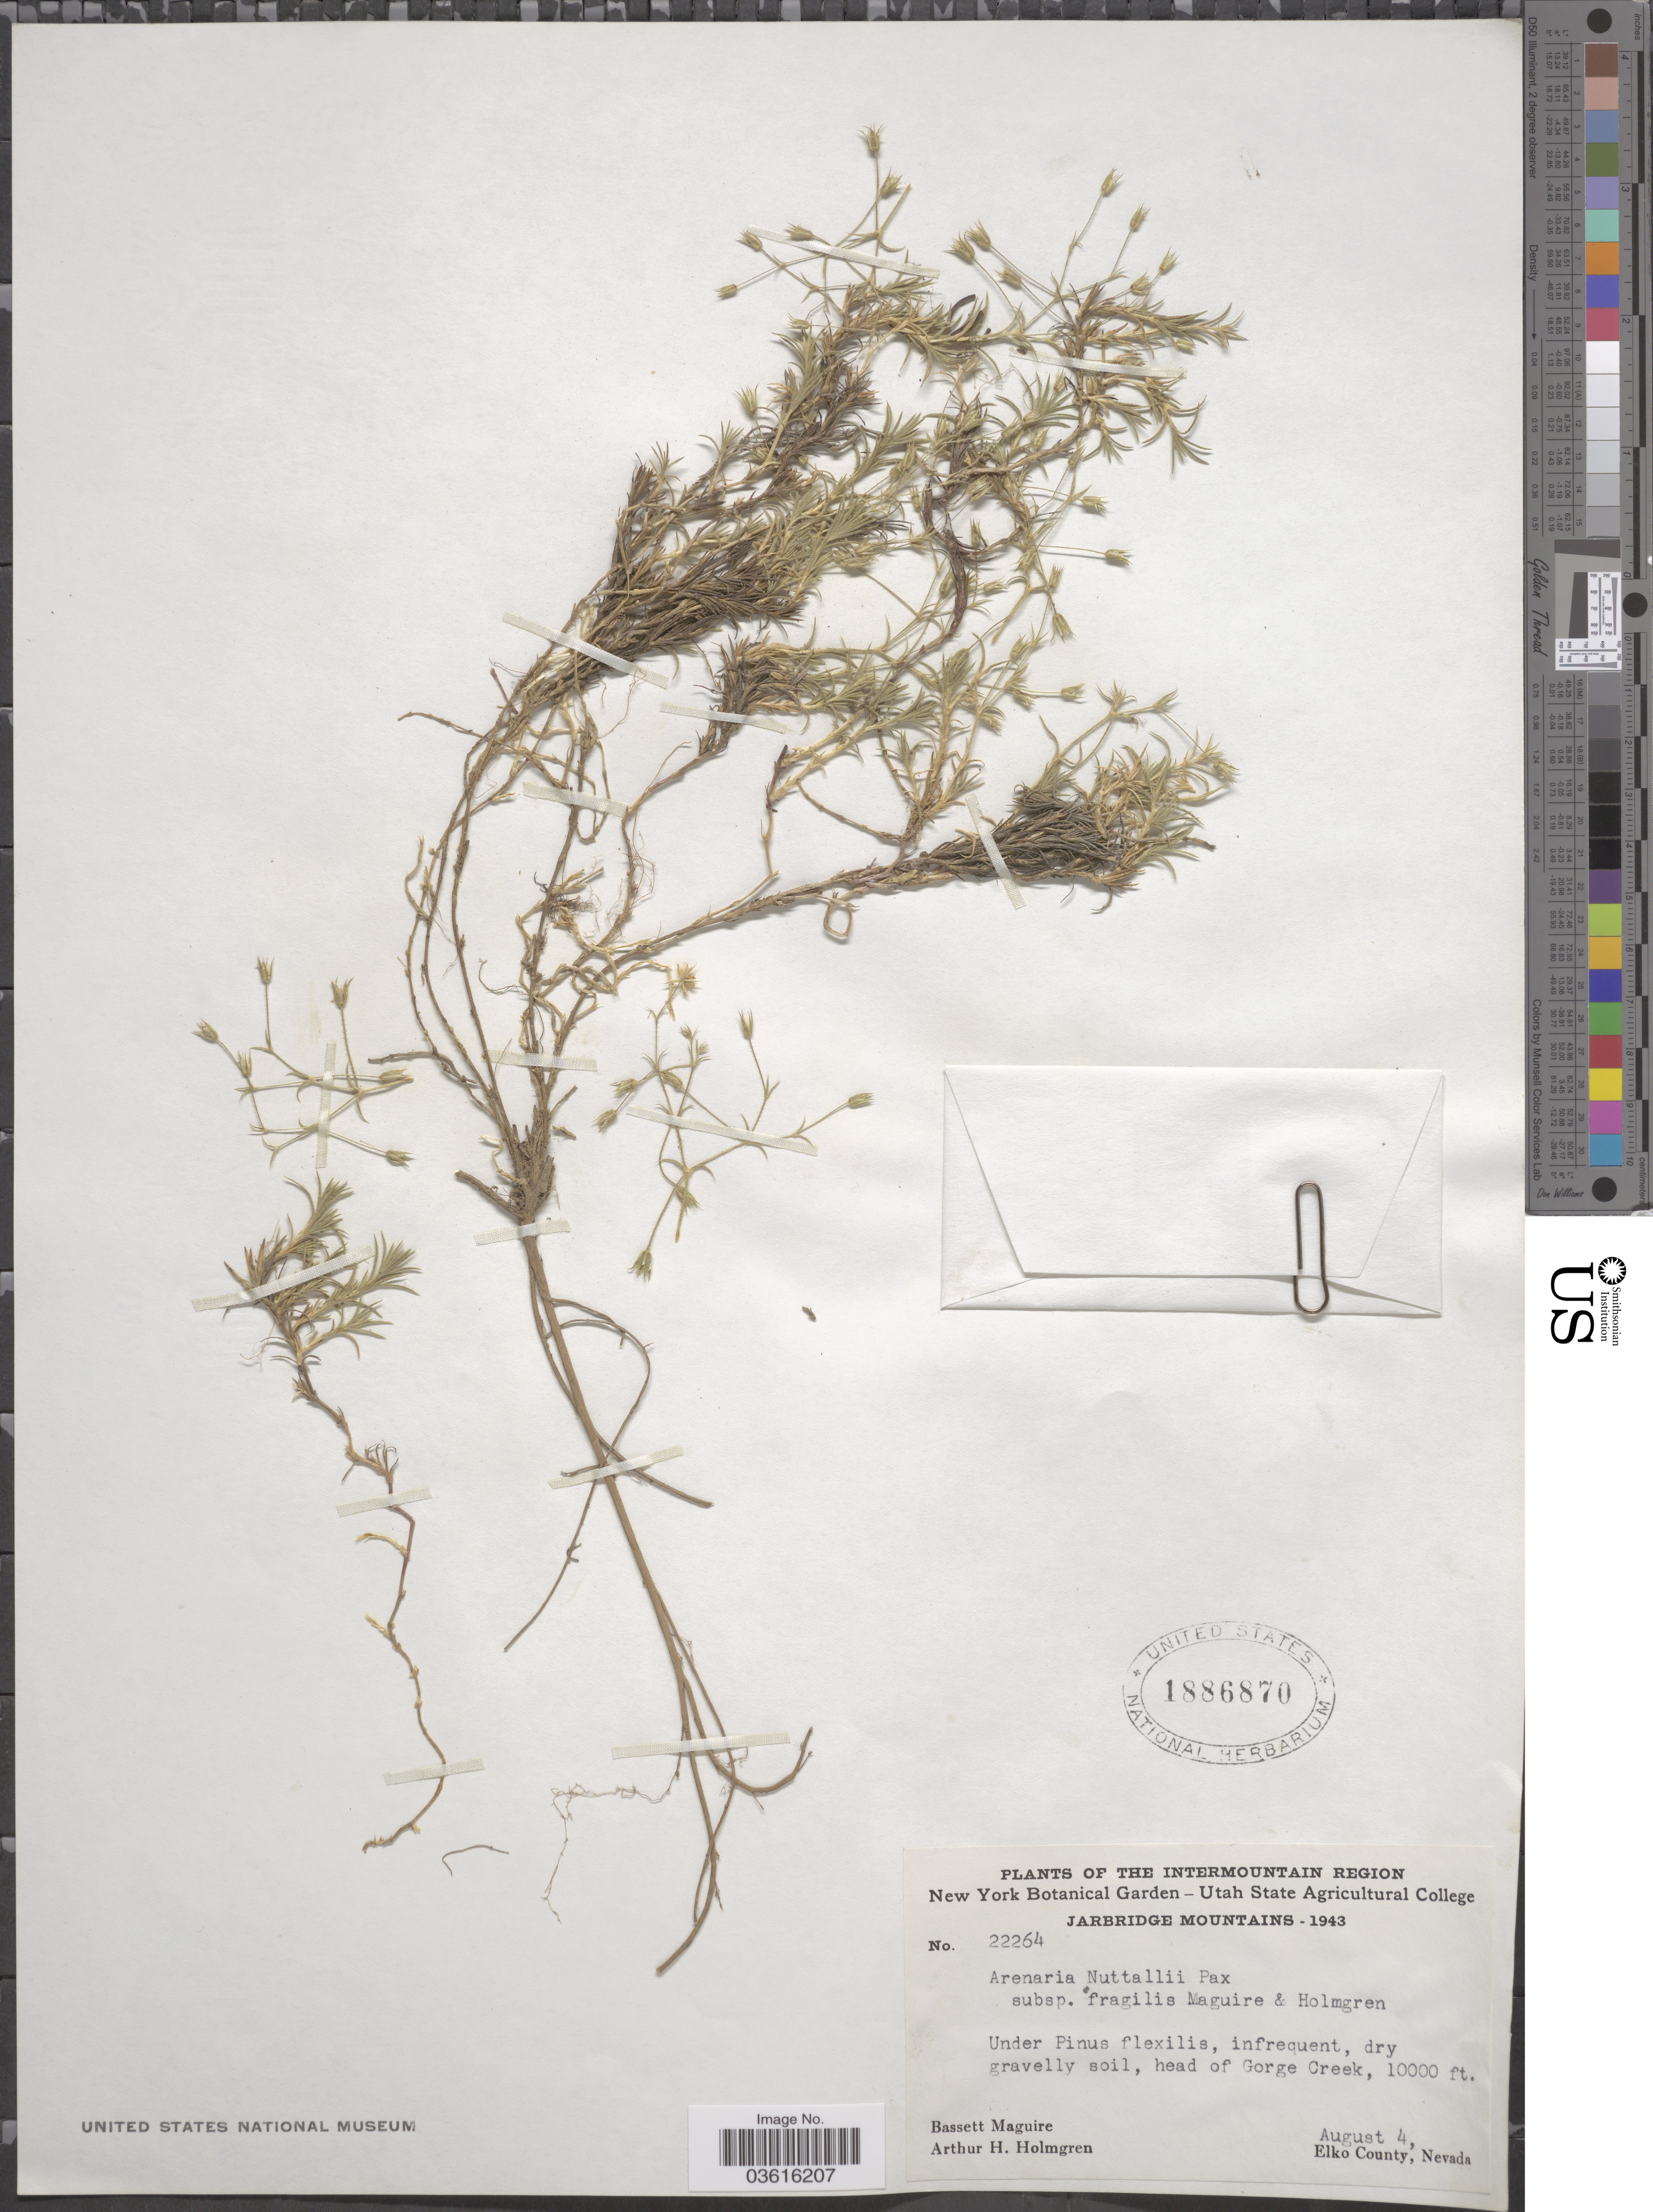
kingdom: Plantae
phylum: Tracheophyta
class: Magnoliopsida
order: Caryophyllales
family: Caryophyllaceae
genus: Minuartia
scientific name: Minuartia nuttallii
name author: (Pax) Briq.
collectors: B. Maguire & A. H. Holmgren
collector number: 22264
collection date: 1943-08-04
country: United States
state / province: Nevada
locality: The Intermountain Region. Jarbridge Mountains. Head of Gorge Creek. Elko County.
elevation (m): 3048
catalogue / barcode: US 1886870